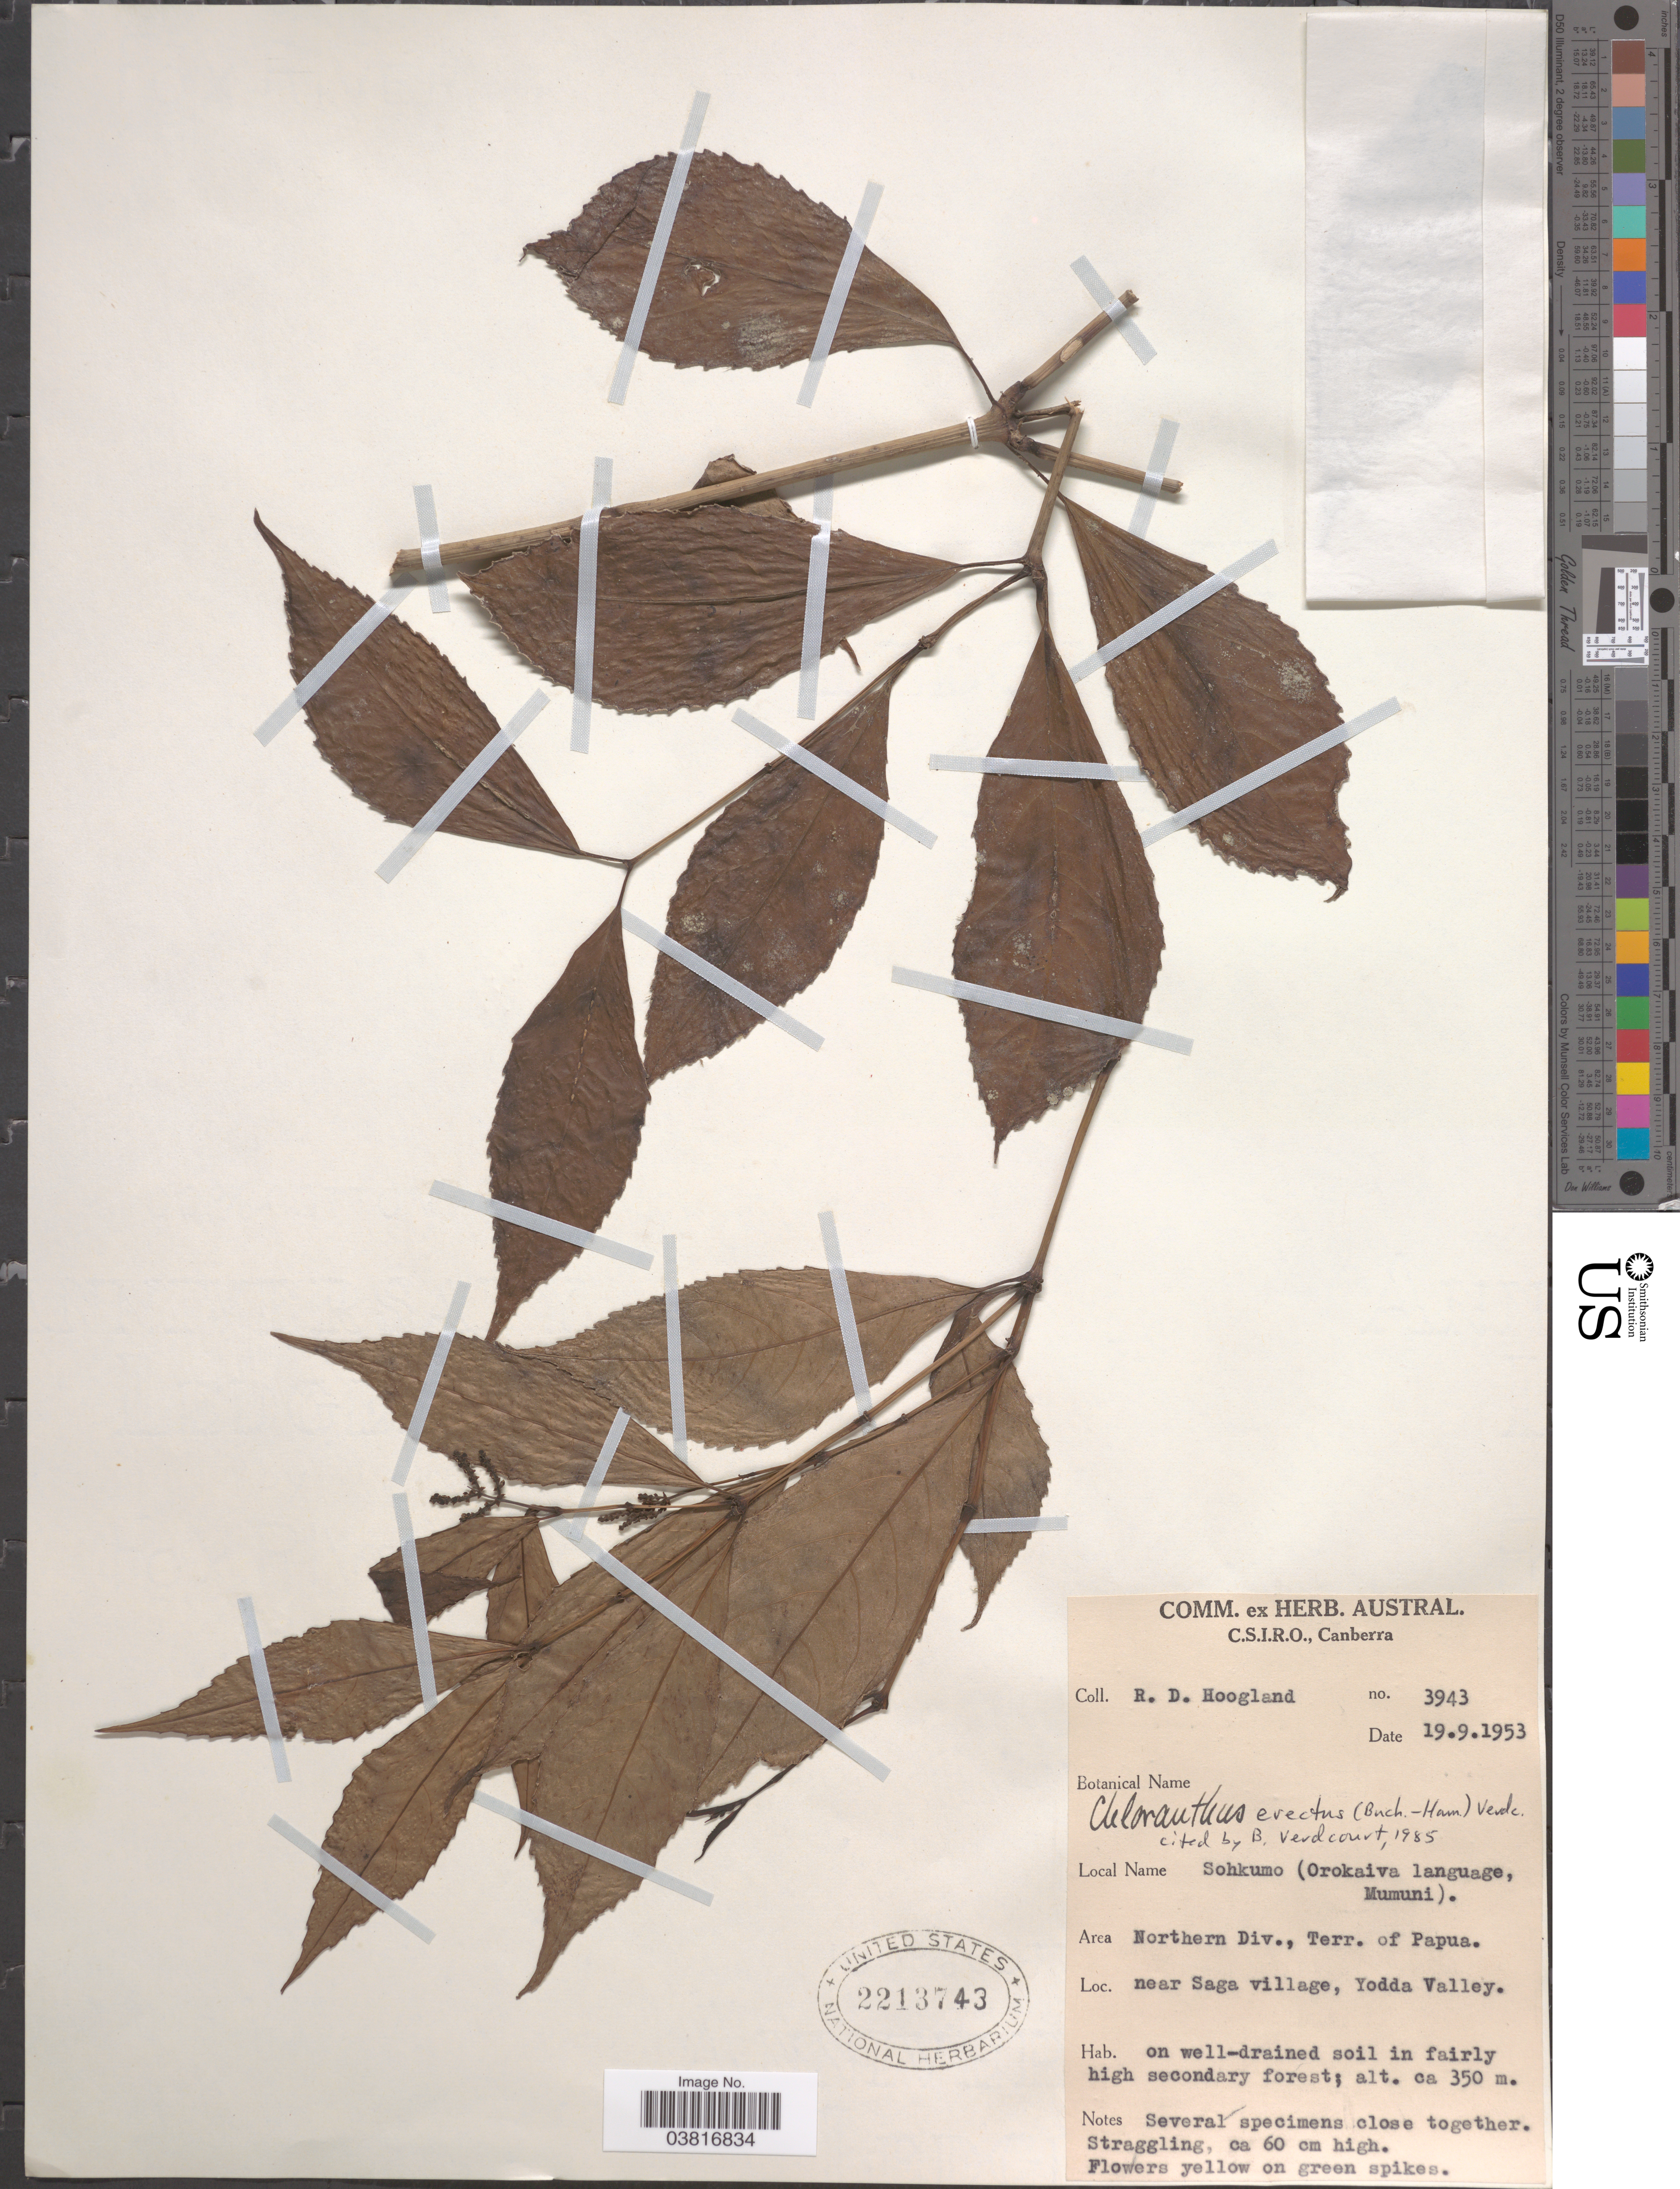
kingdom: Plantae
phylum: Tracheophyta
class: Magnoliopsida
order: Chloranthales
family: Chloranthaceae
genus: Chloranthus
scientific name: Chloranthus erectus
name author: (Buch.-Ham.) Verdc.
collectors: R. D. Hoogland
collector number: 3943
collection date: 1953-09-19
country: Papua New Guinea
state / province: Northern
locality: Area Northern Div., Terr. of Papua. Near Saga village, Yodda Valley.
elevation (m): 350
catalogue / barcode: US 2213743